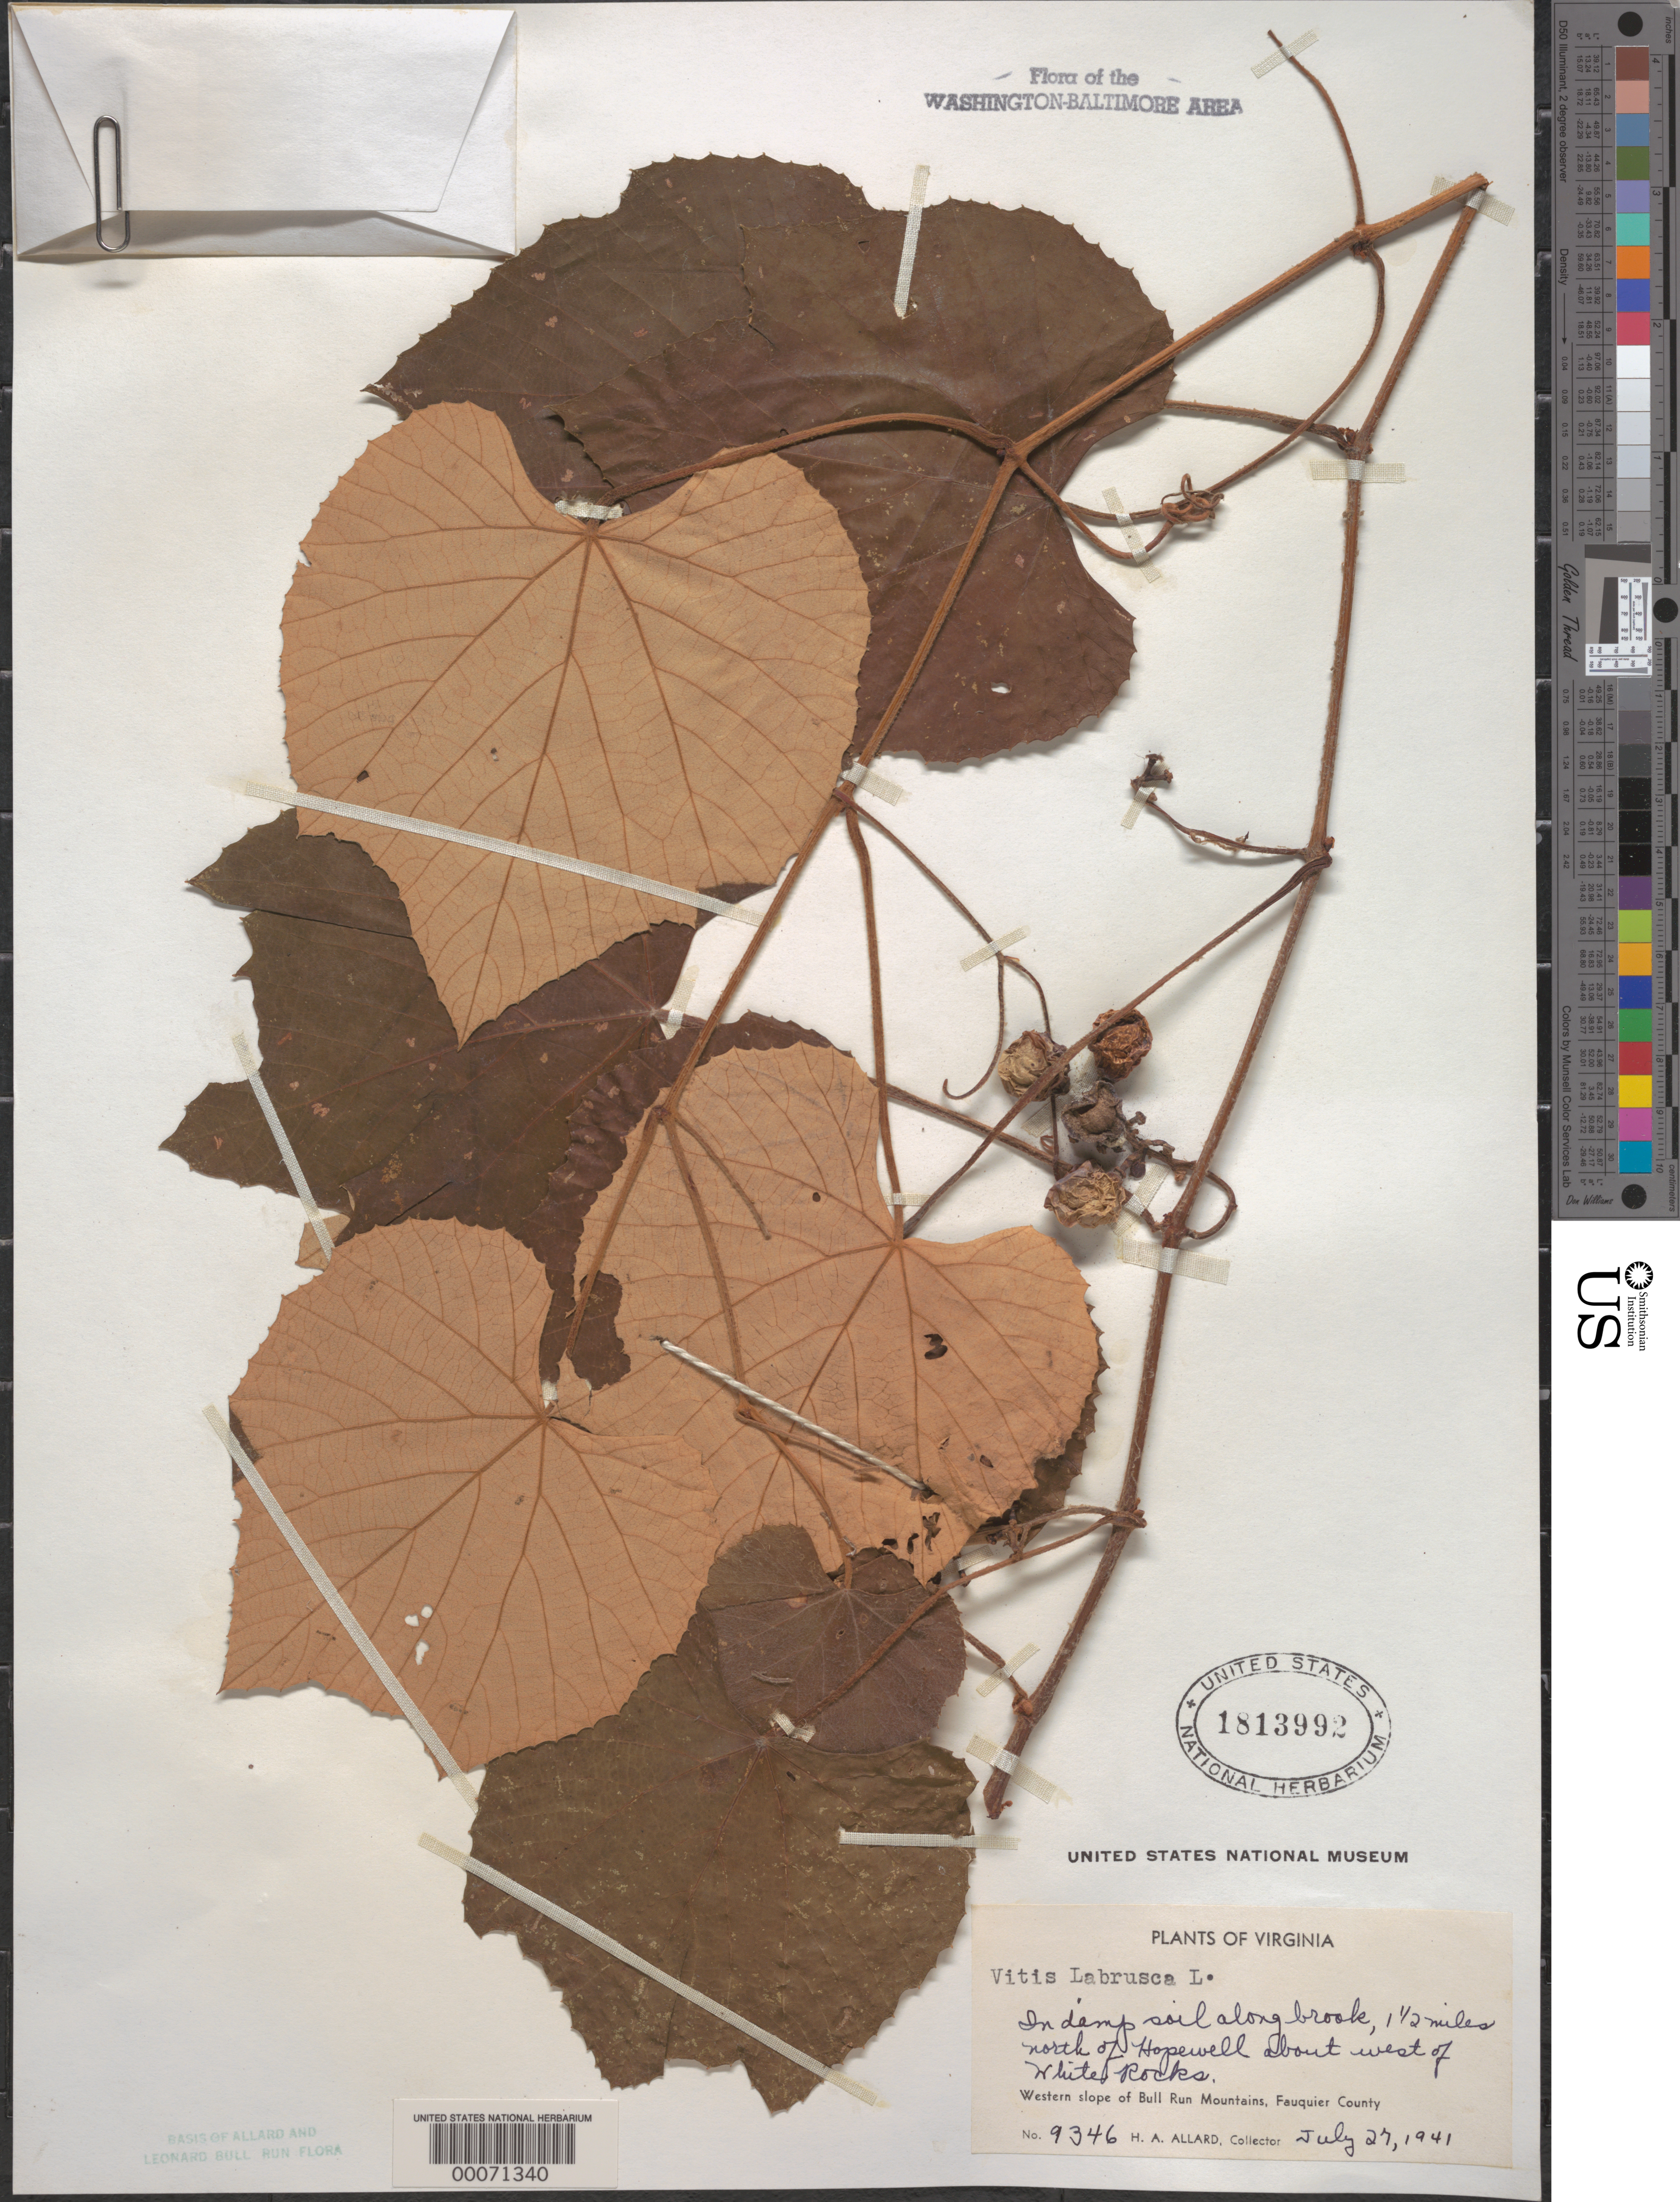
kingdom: Plantae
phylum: Tracheophyta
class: Magnoliopsida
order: Vitales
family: Vitaceae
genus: Vitis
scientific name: Vitis labrusca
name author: L.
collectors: H. A. Allard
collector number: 9346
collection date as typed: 27 Jul 1941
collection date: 1941-07-27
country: United States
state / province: Virginia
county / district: Fauquier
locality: North of Hopewell Gap, west of White Rocks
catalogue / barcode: US 1813992